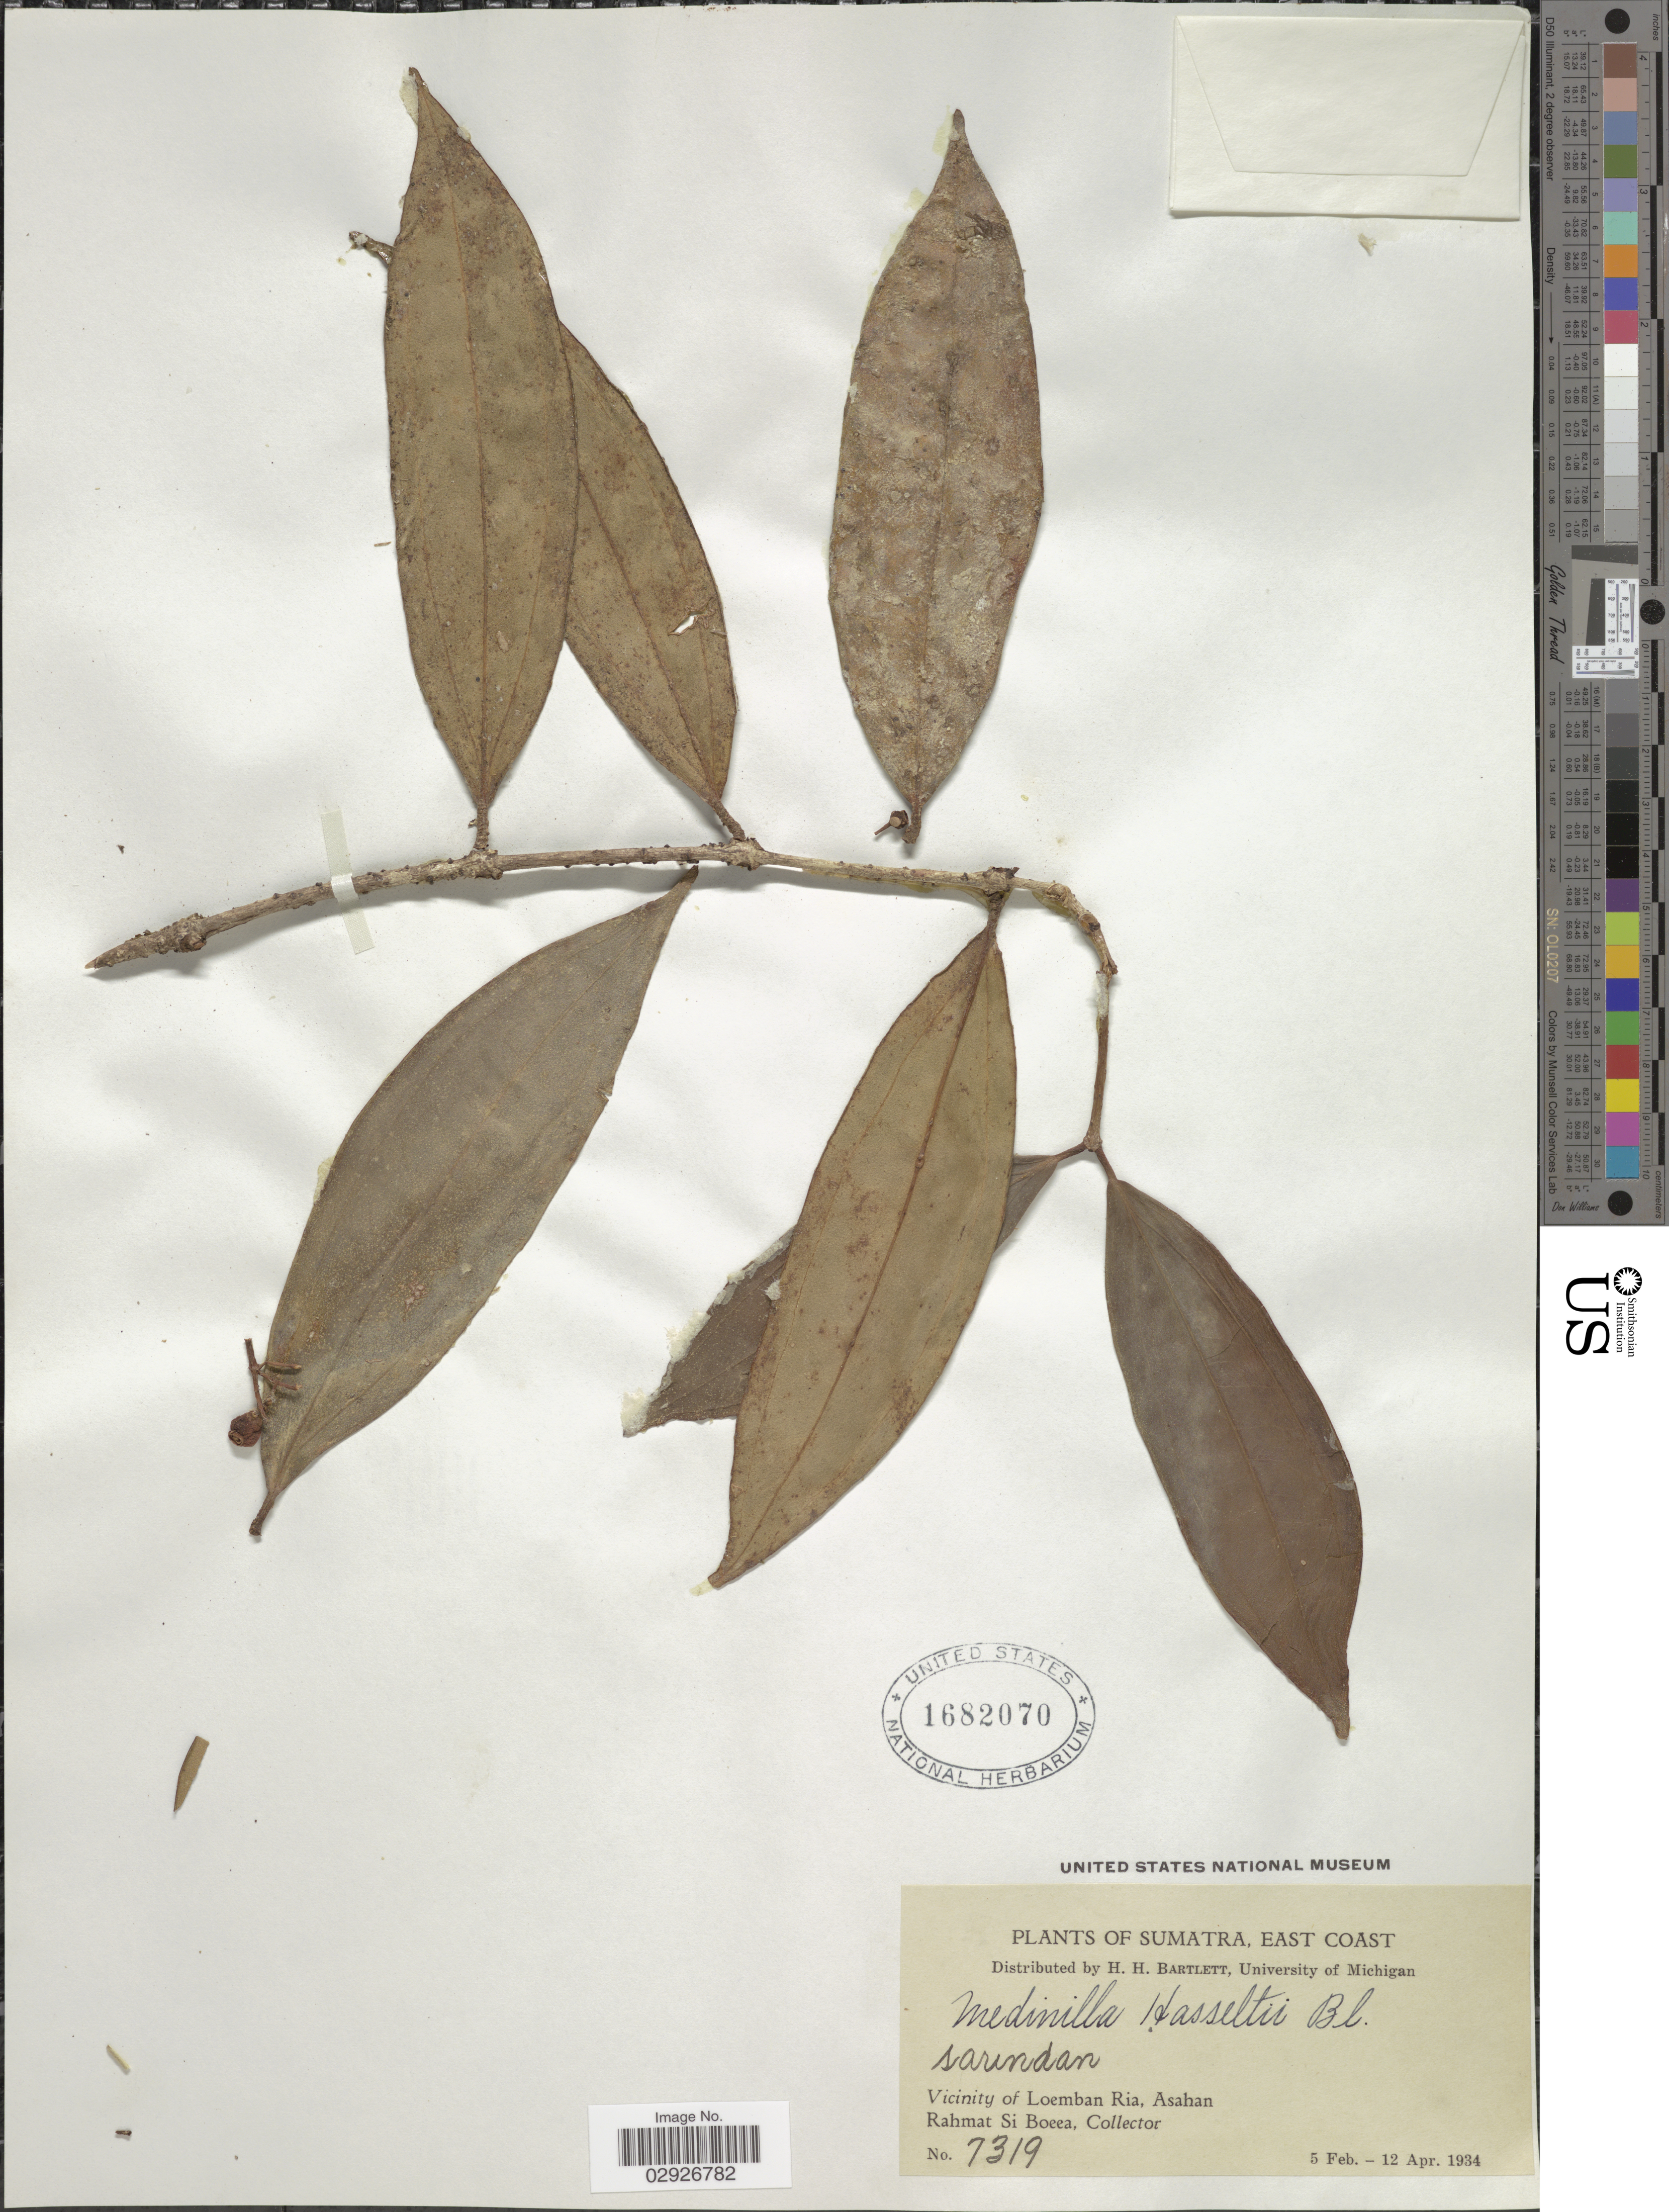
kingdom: Plantae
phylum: Tracheophyta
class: Magnoliopsida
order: Myrtales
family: Melastomataceae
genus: Medinilla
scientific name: Medinilla hasseltii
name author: Blume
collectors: Rahmat Si Boeea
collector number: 7319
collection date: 1934-02-05/1934-04-12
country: Indonesia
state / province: Sumatra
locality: East Coast. Vicinity of Loemban Ria, Asahan.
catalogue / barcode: US 1682070